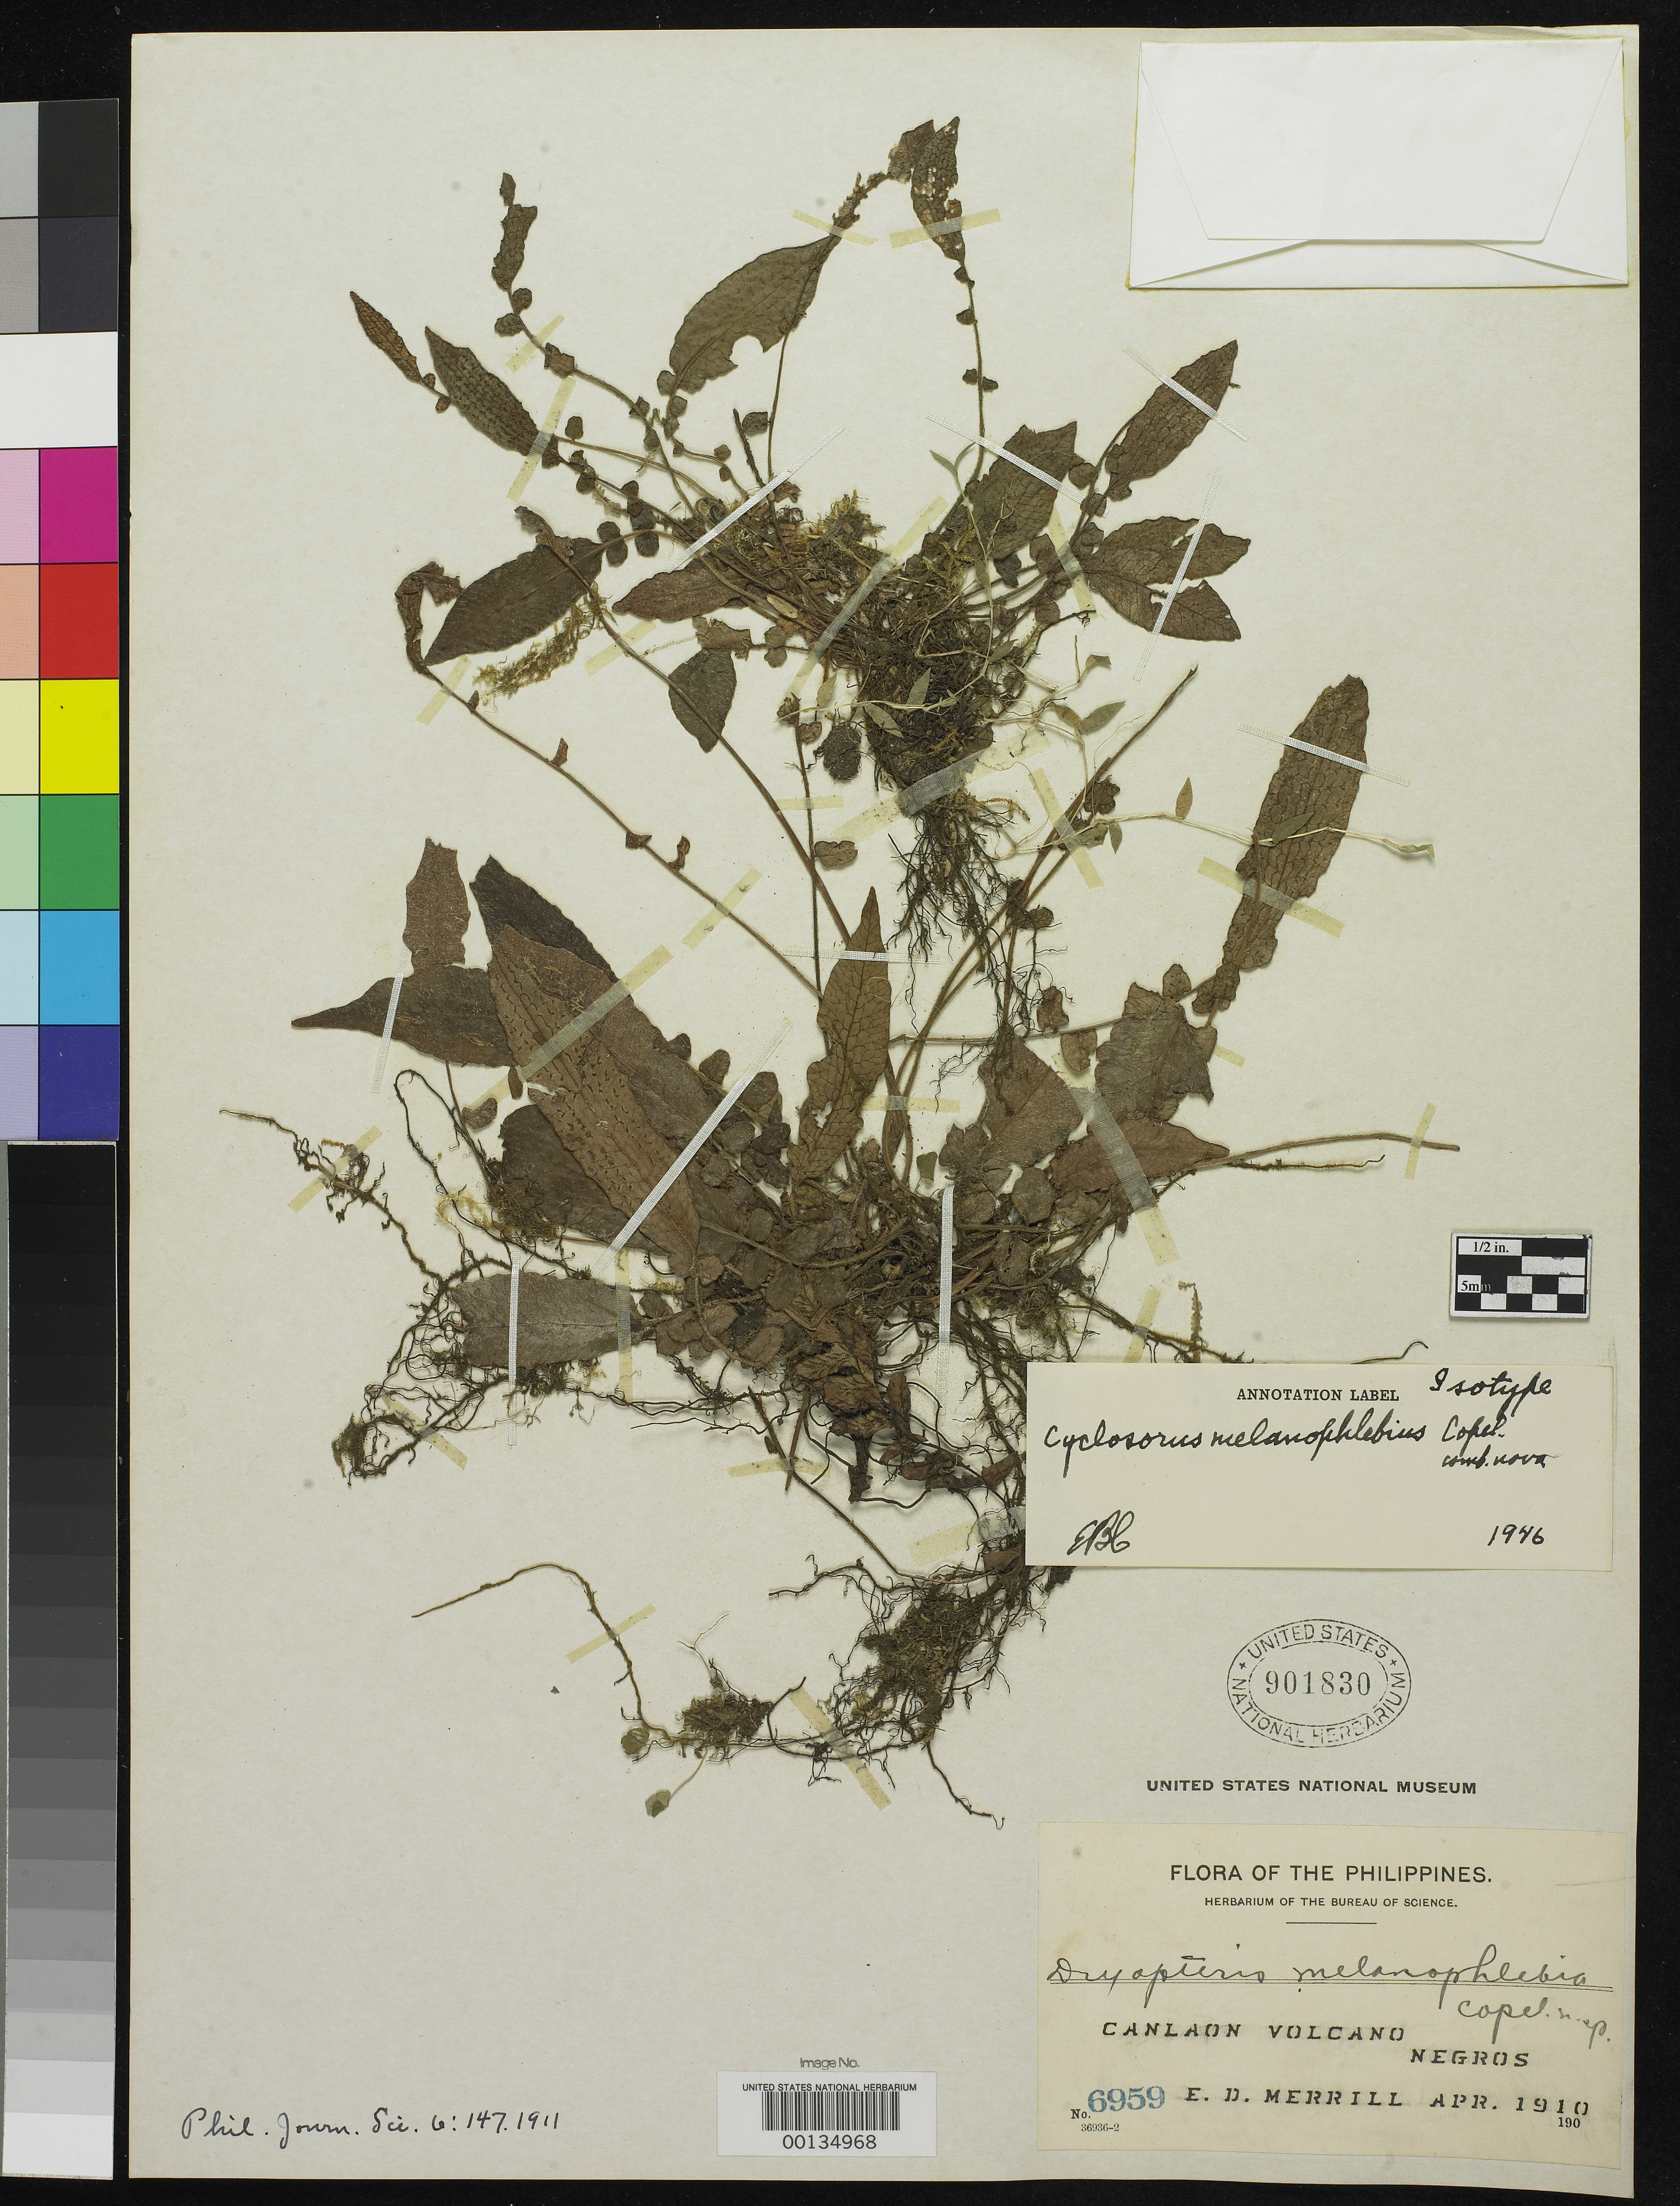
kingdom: Plantae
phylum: Tracheophyta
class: Polypodiopsida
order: Polypodiales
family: Dryopteridaceae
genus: Dryopteris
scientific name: Dryopteris melanophlebia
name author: Copel.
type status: Isotype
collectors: E. D. Merrill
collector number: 6959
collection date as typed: Apr 1910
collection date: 1910-04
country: Philippines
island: Negros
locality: Canlaon Volcano.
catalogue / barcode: US 901830